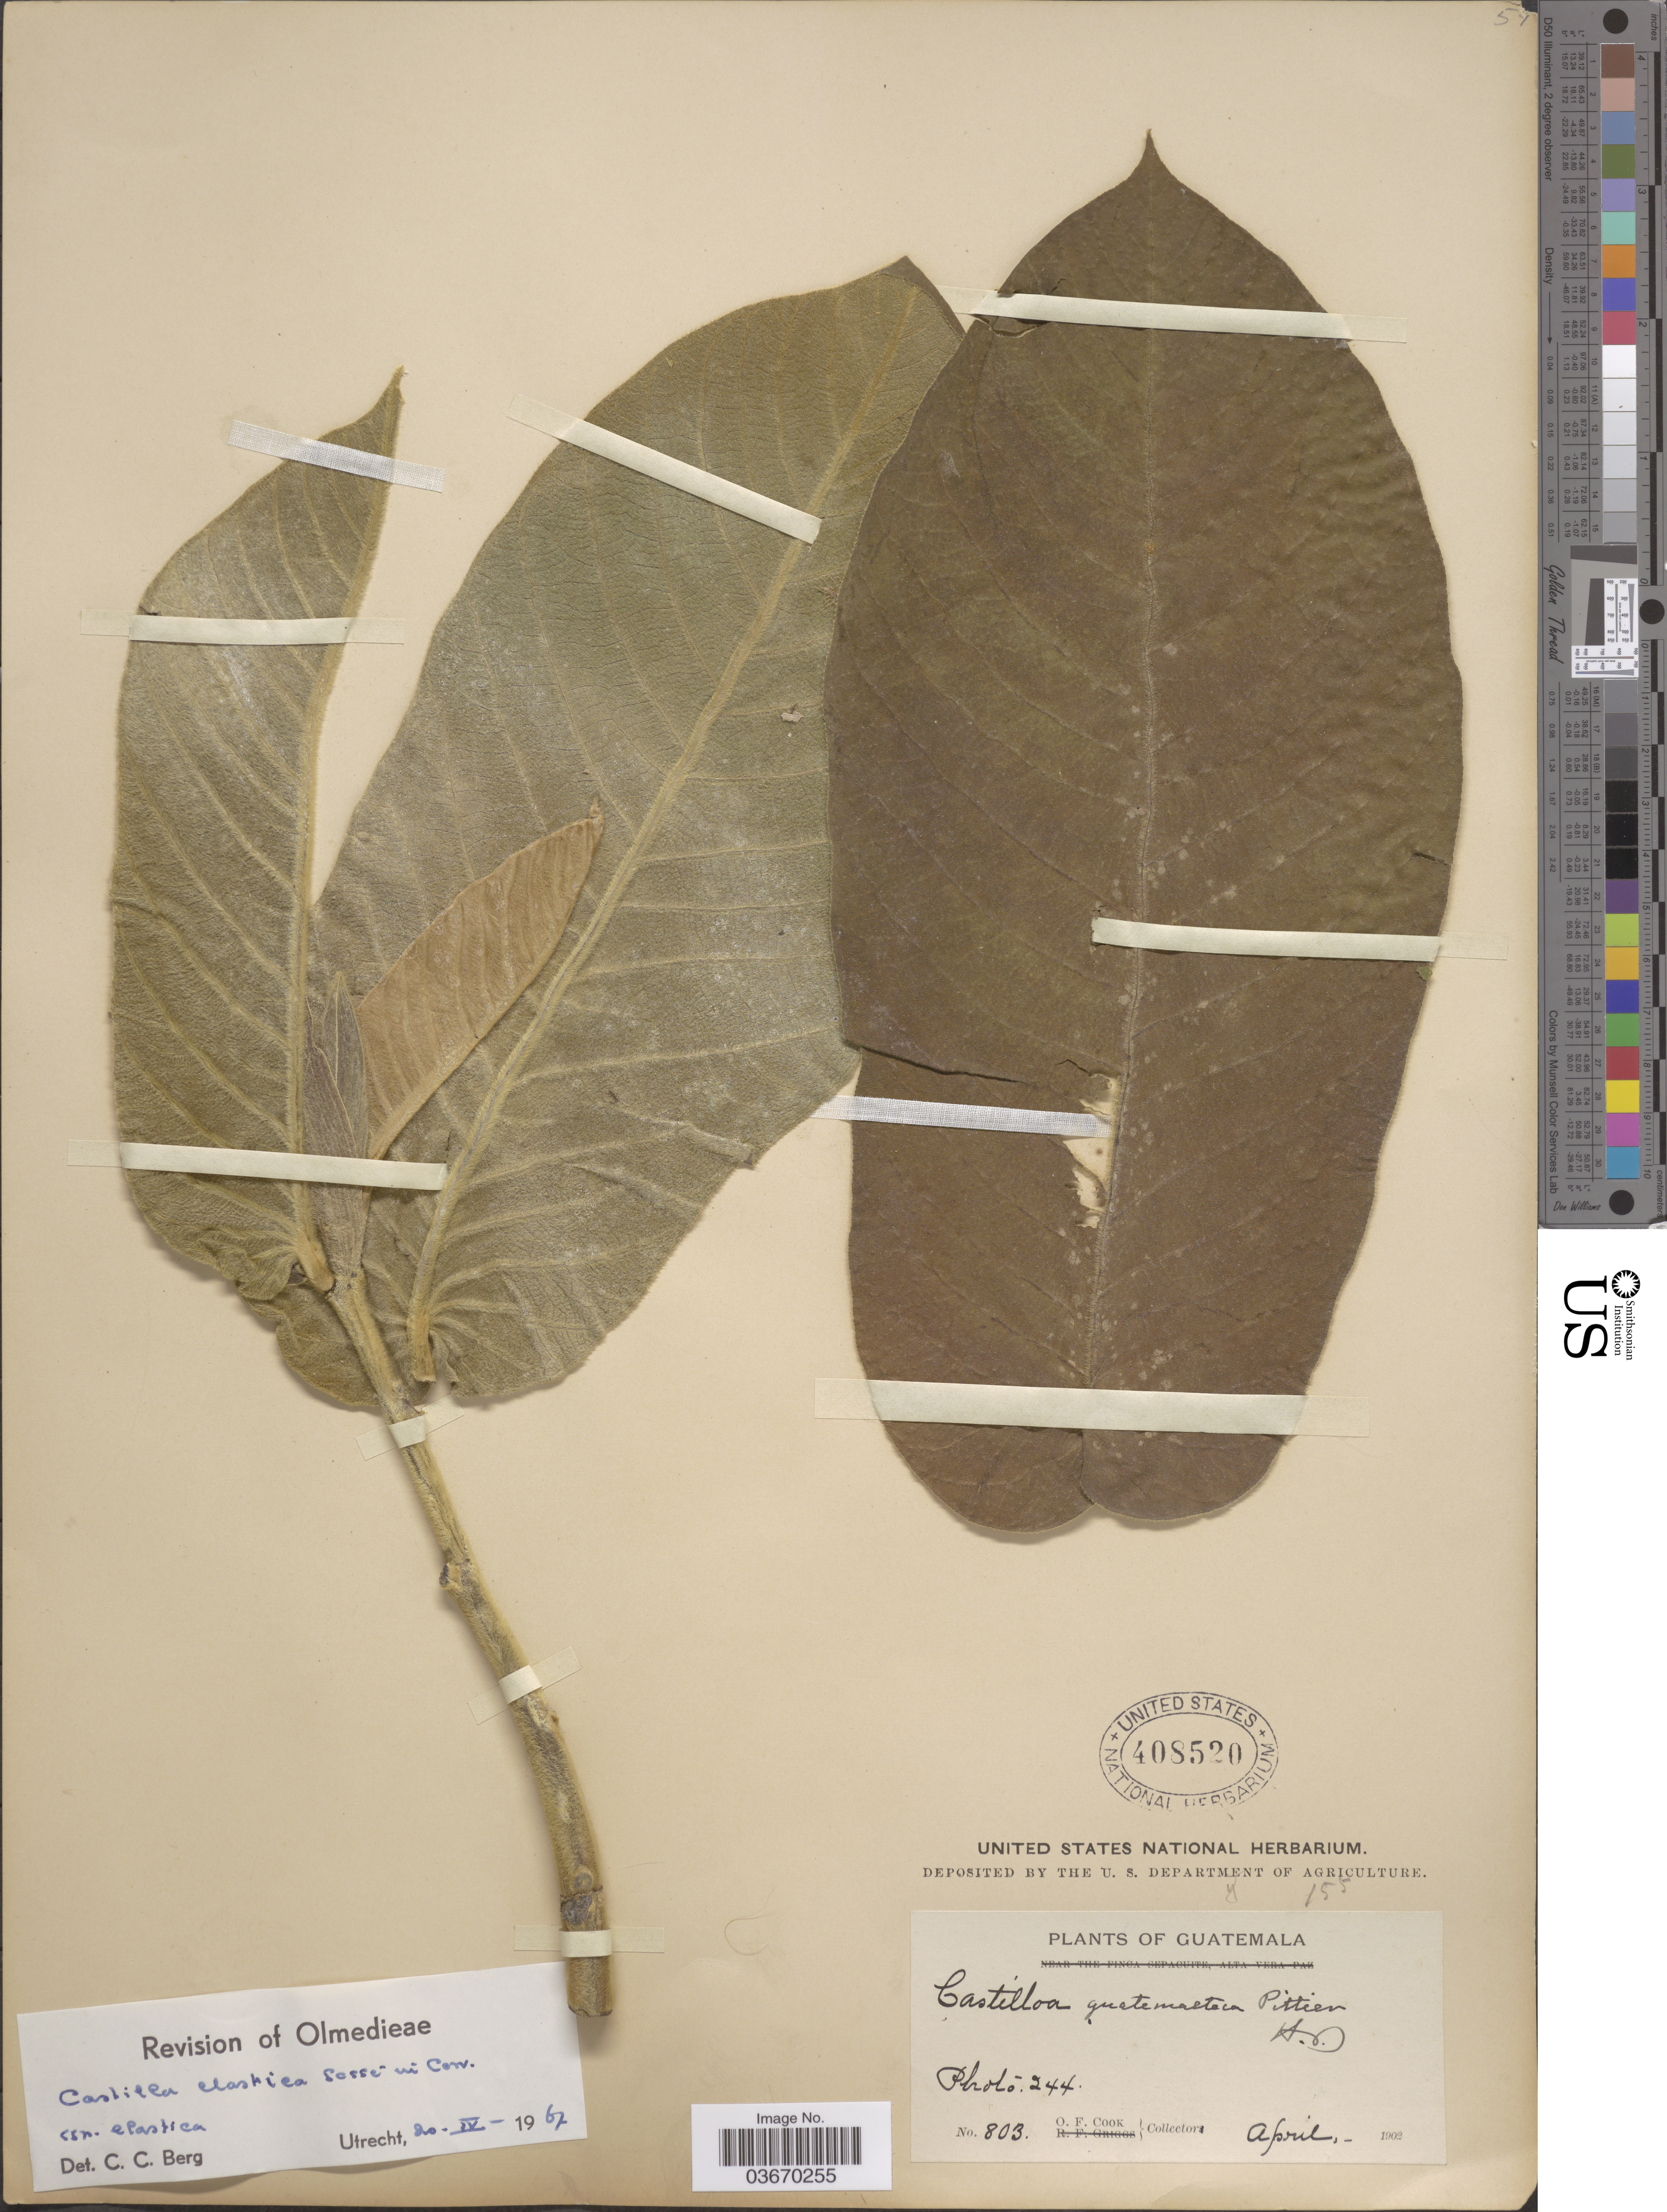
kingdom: Plantae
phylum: Tracheophyta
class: Magnoliopsida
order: Rosales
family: Moraceae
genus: Castilla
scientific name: Castilla elastica subsp. elastica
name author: Sessé ex Cerv.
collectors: O. F. Cook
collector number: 803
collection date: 1902-04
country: Guatemala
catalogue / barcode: US 408520